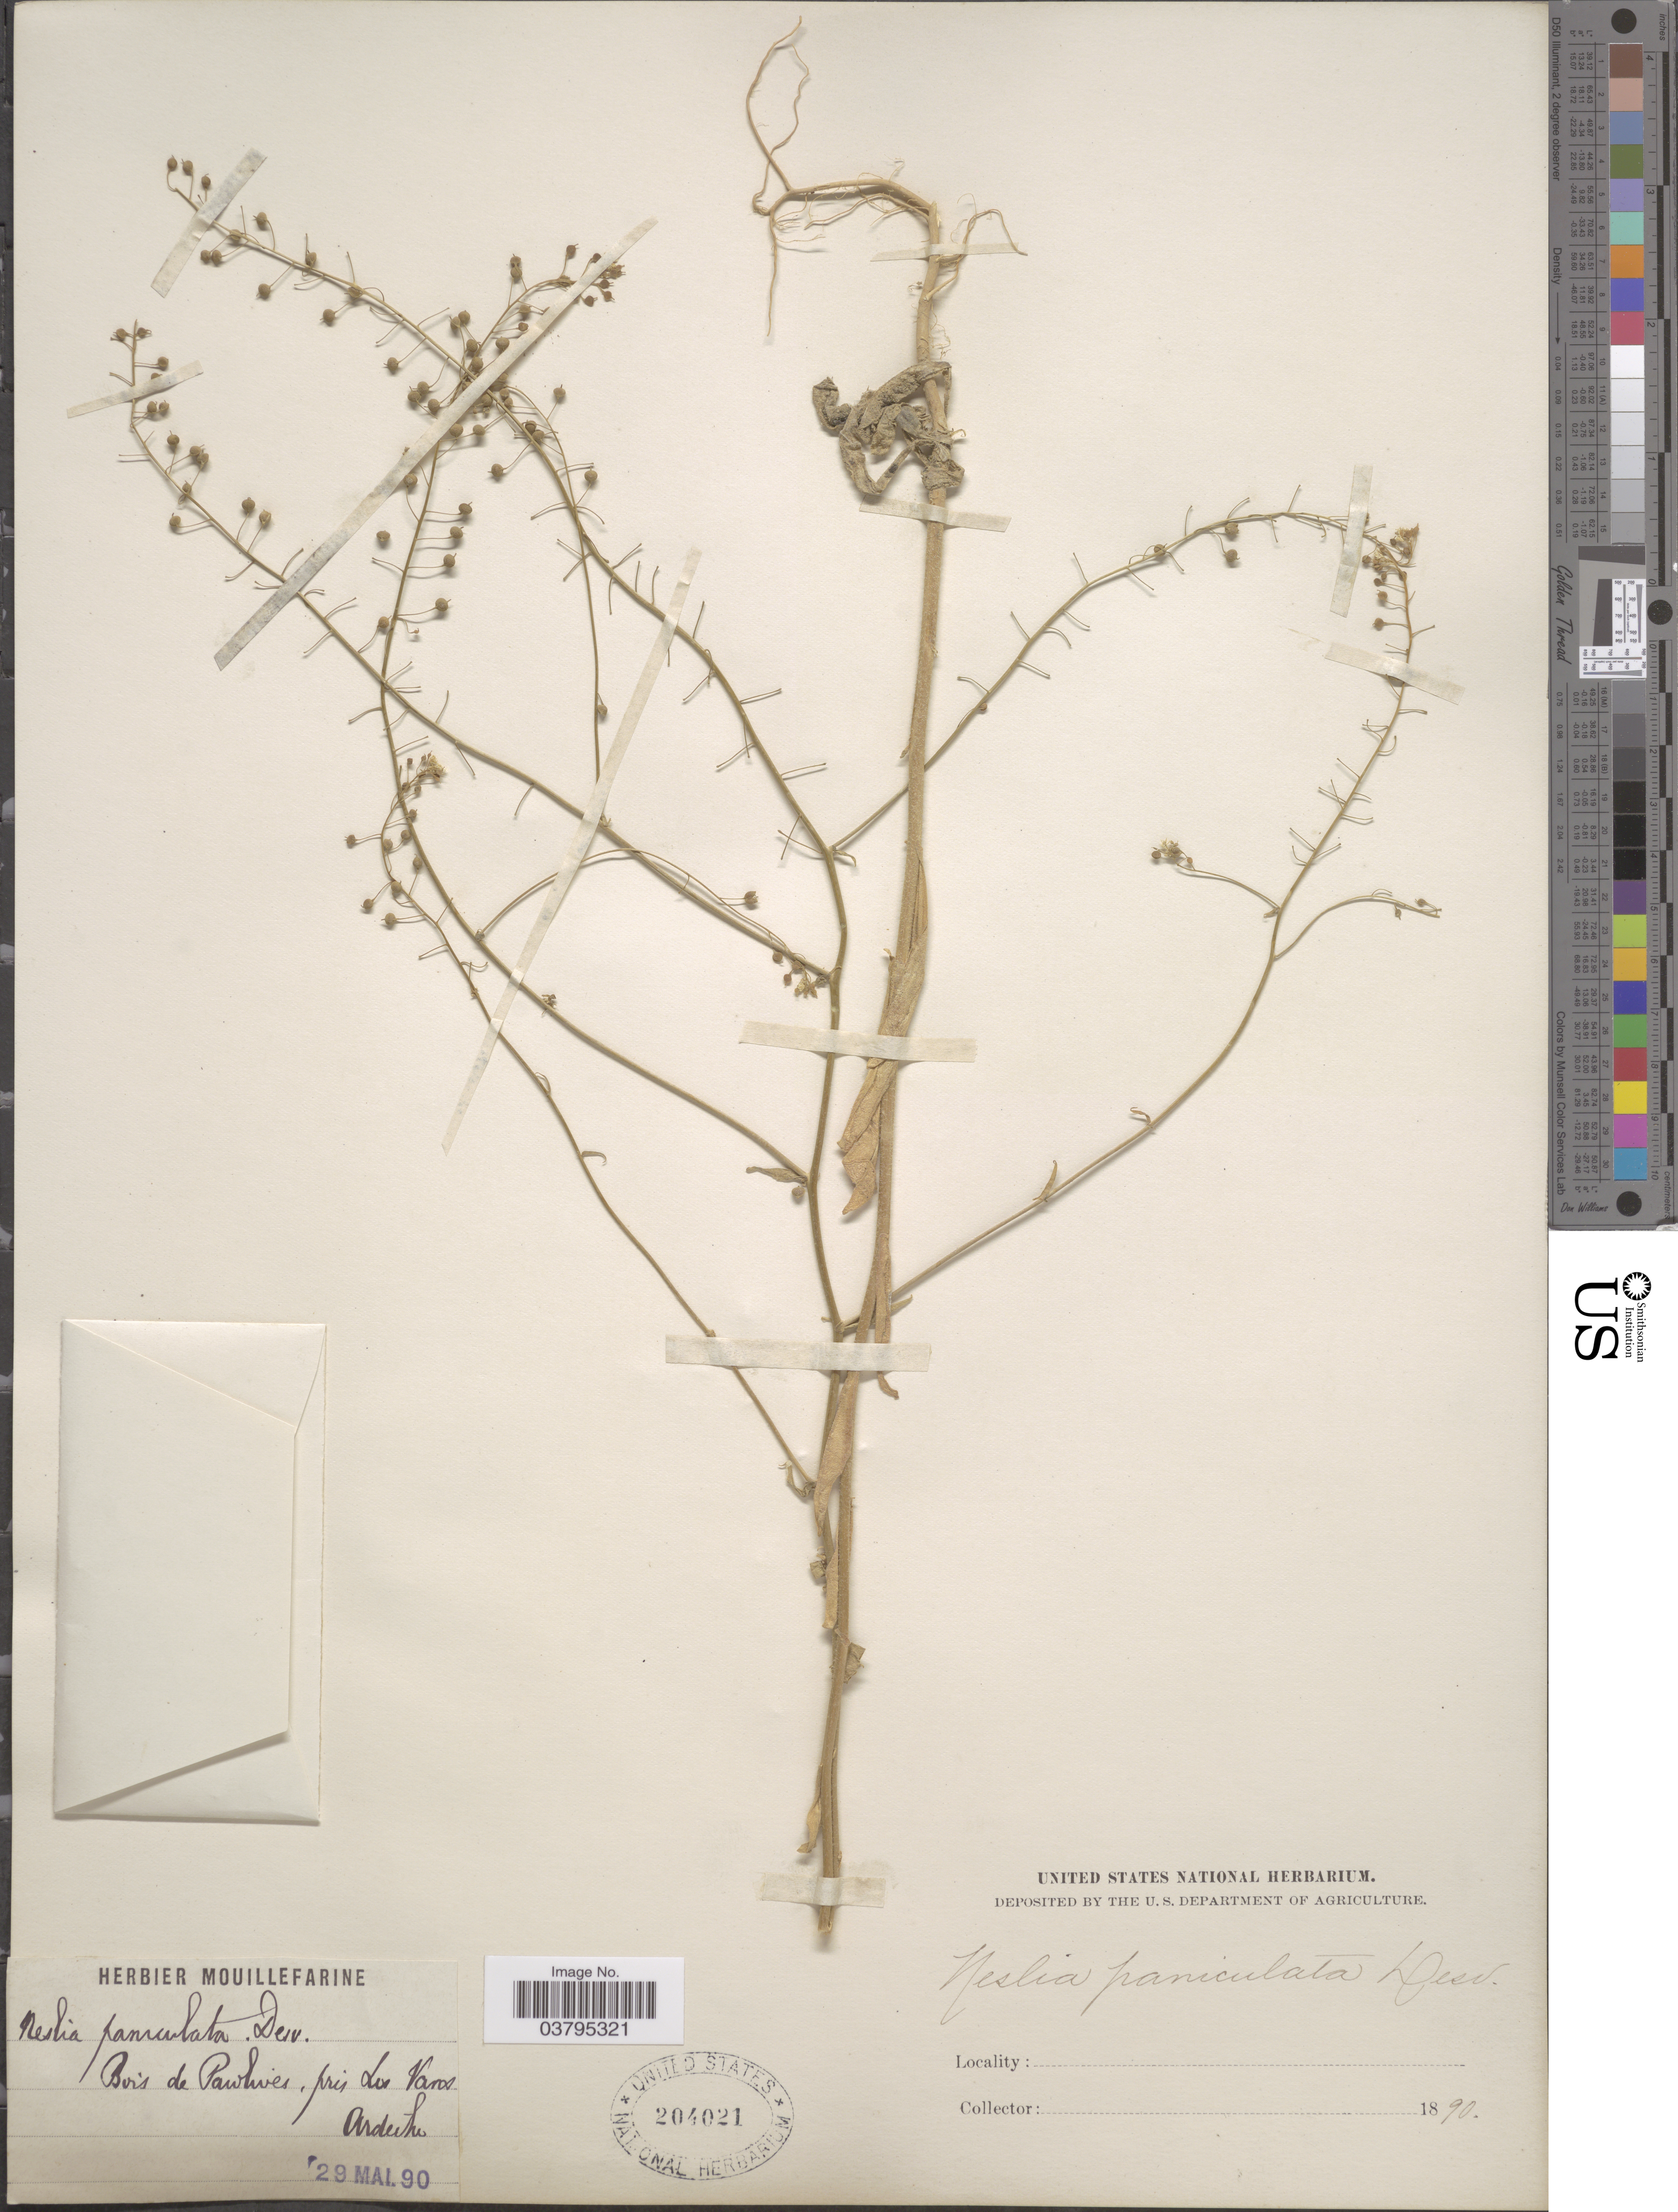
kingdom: Plantae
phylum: Tracheophyta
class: Magnoliopsida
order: Brassicales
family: Brassicaceae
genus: Neslia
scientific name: Neslia paniculata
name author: (L.) Desv.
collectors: ex herb. Mouillefarine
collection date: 1890-05-29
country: France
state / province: Auvergne-Rhône-Alpes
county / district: Ardèche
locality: Bois de Paiolives, près Les Vans, Ardèche.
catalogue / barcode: US 204021